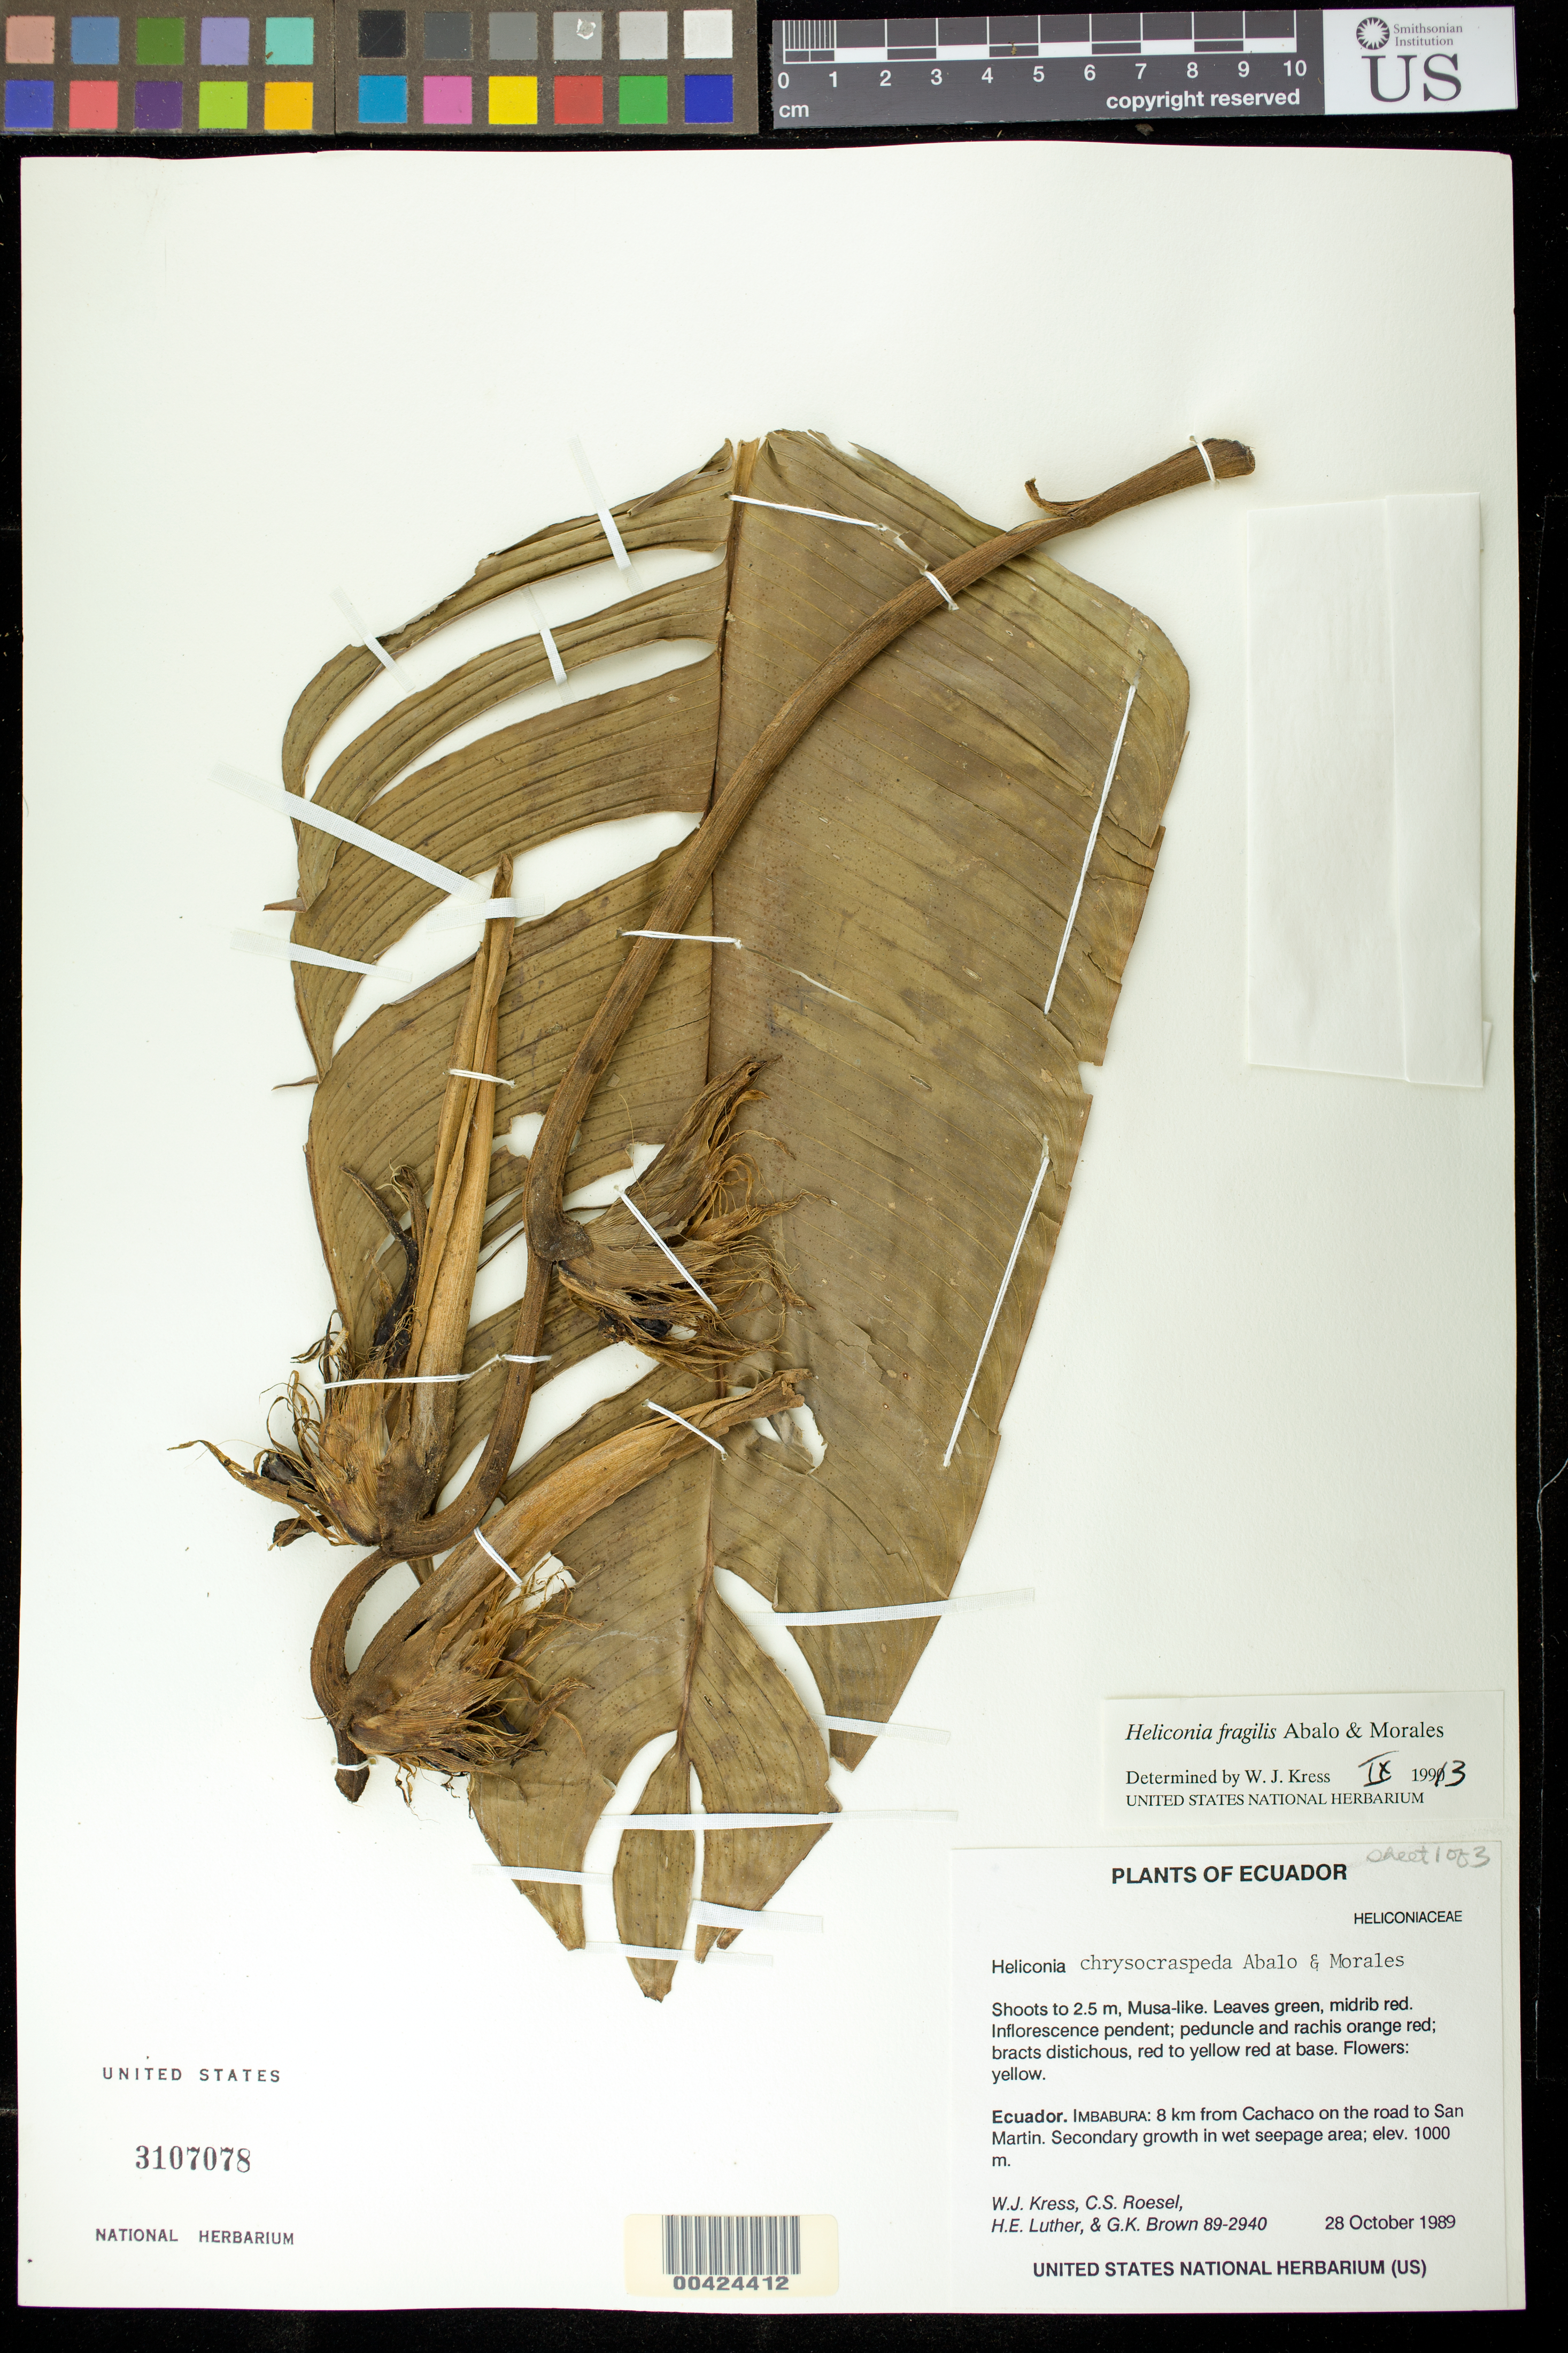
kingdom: Plantae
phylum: Tracheophyta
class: Liliopsida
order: Zingiberales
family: Heliconiaceae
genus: Heliconia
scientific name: Heliconia fragilis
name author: Abalo & G. Morales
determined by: Kress, W. J., (US), Smithsonian Institution - National Museum of Natural History (UNITED STATES)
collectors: W. J. Kress, C. S. Roesel, Harry E. Luther & G. K. Brown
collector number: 89-2940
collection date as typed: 28 Oct 1989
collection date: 1989-10-28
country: Ecuador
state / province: Imbabura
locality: Cachaco, 8 km from; road to San Martin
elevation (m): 1000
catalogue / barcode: US 3107078